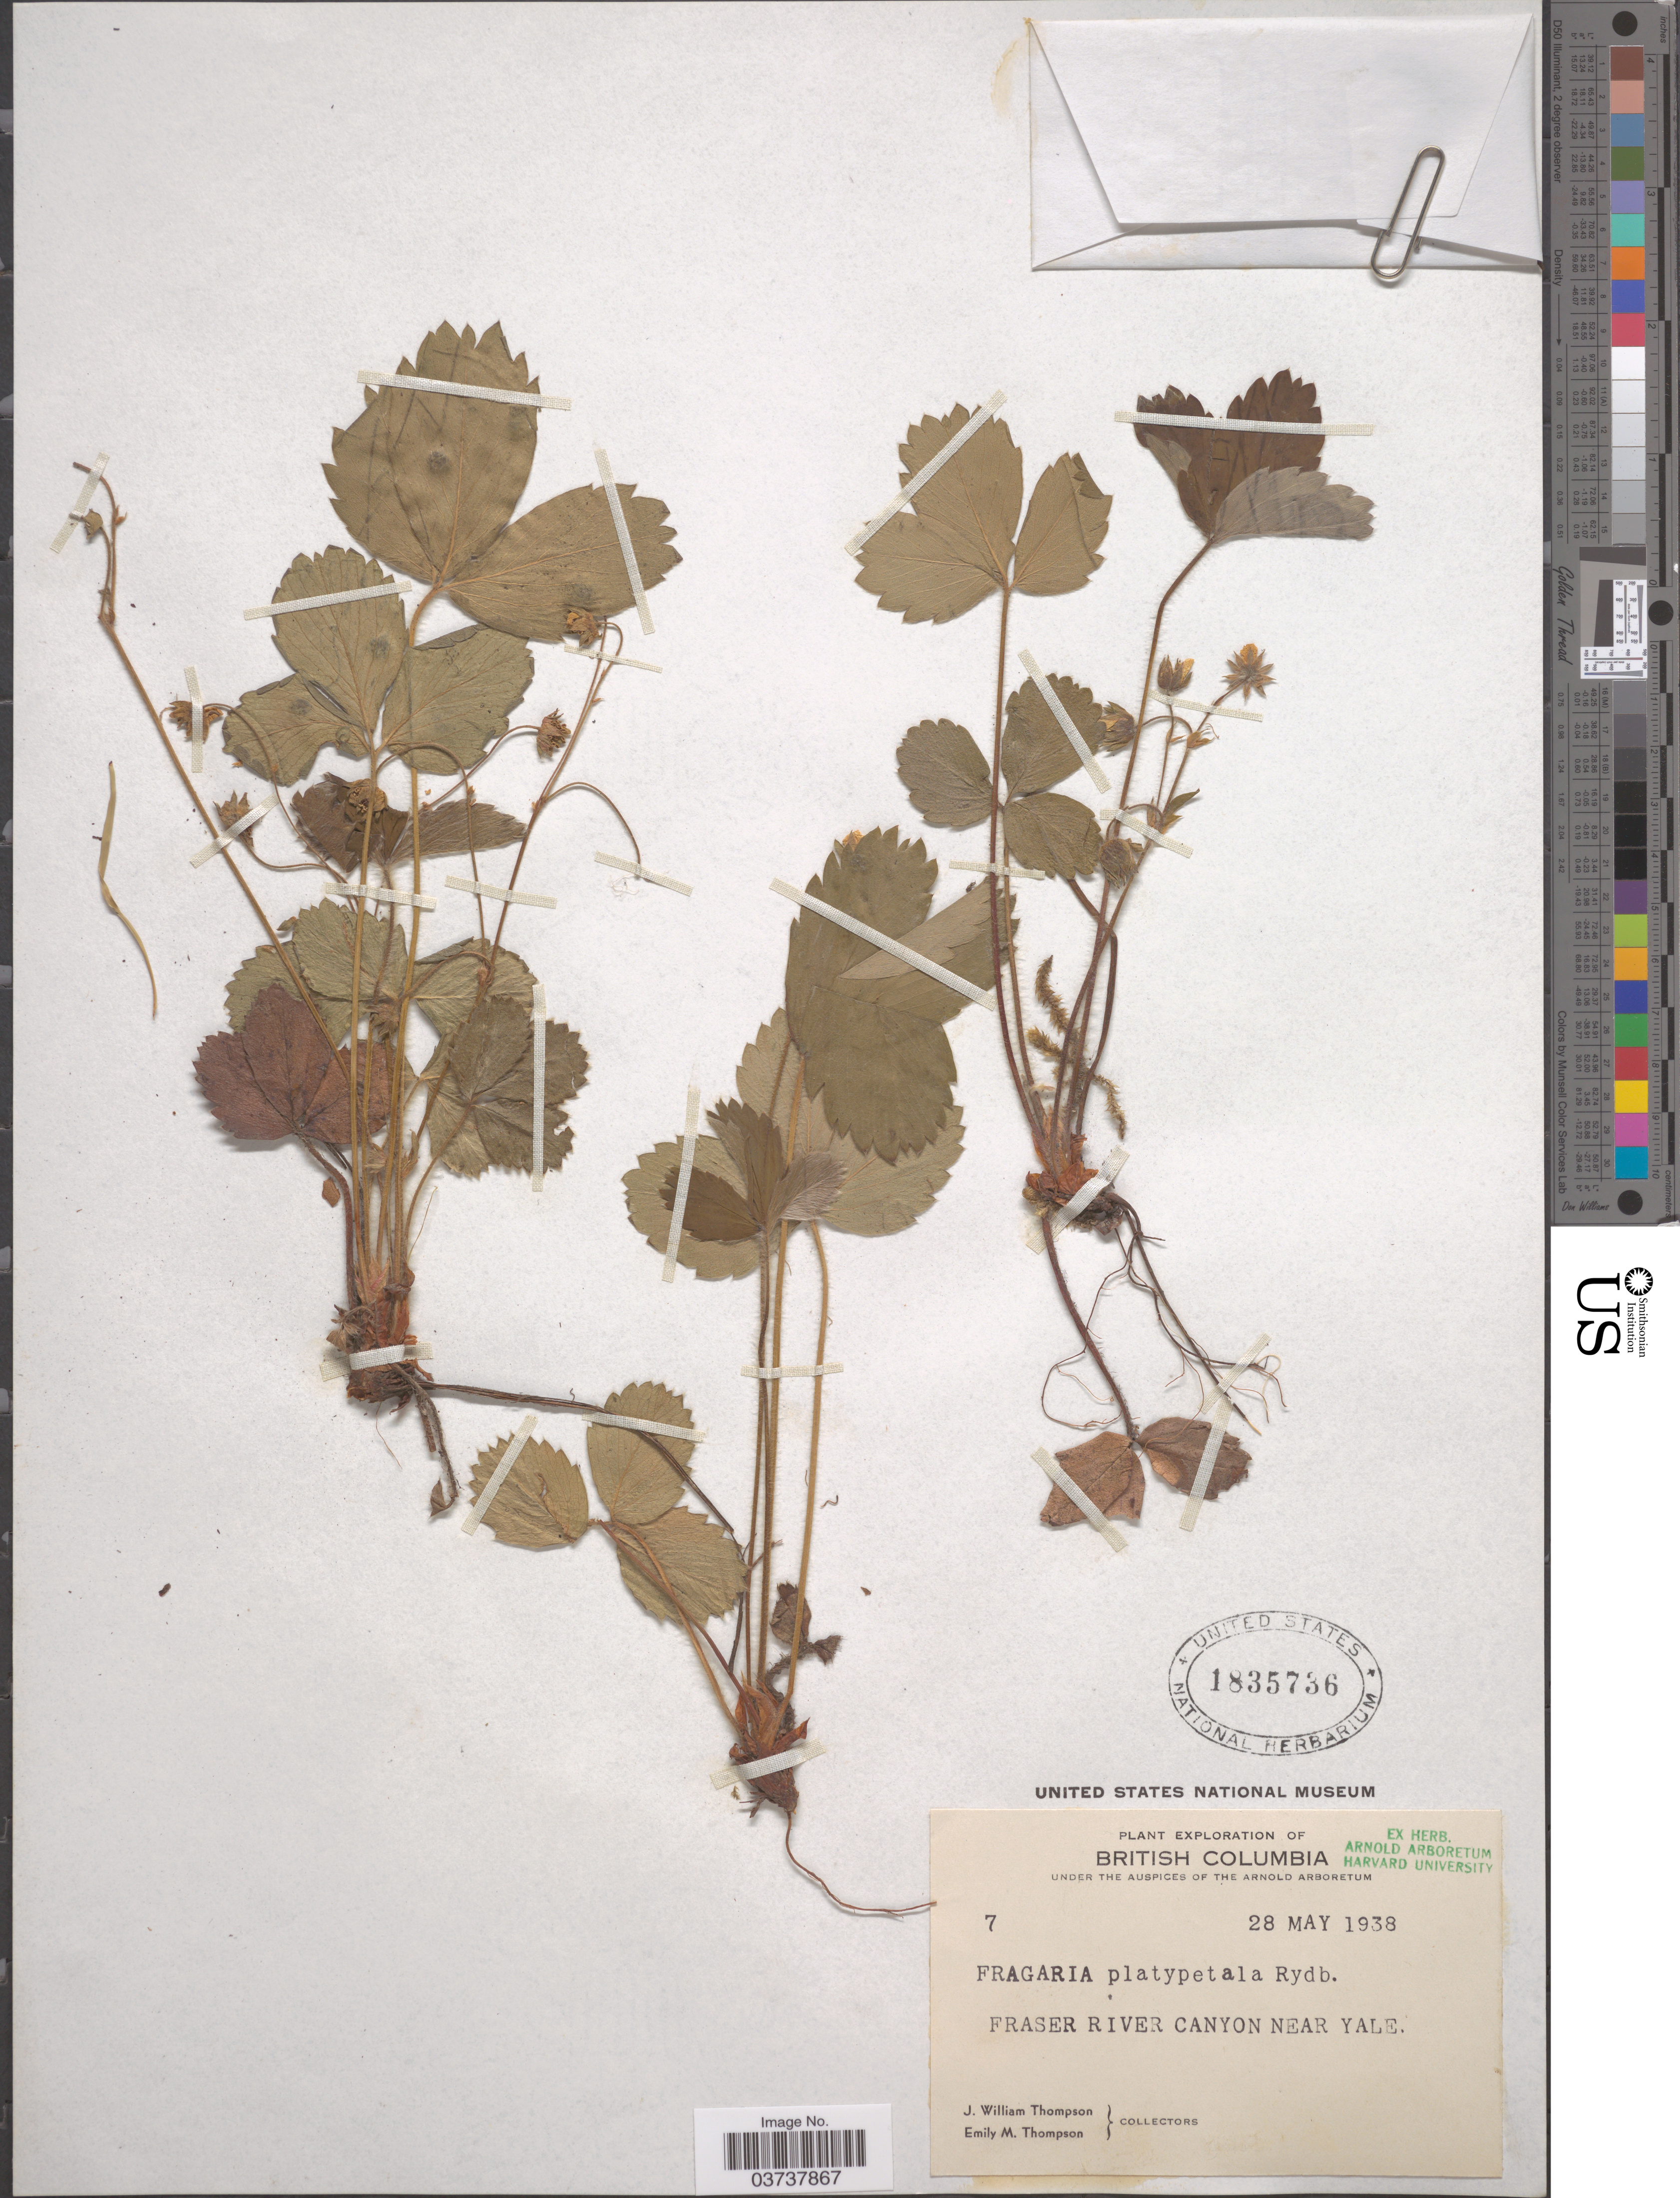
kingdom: Plantae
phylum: Tracheophyta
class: Magnoliopsida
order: Rosales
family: Rosaceae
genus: Fragaria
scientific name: Fragaria virginiana subsp. platypetala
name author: (Rydb.) Staudt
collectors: J. W. Thompson & E. M. Thompson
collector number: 7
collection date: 1938-05-28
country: Canada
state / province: British Columbia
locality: Fraser River Canyon near Yale.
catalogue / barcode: US 1835736